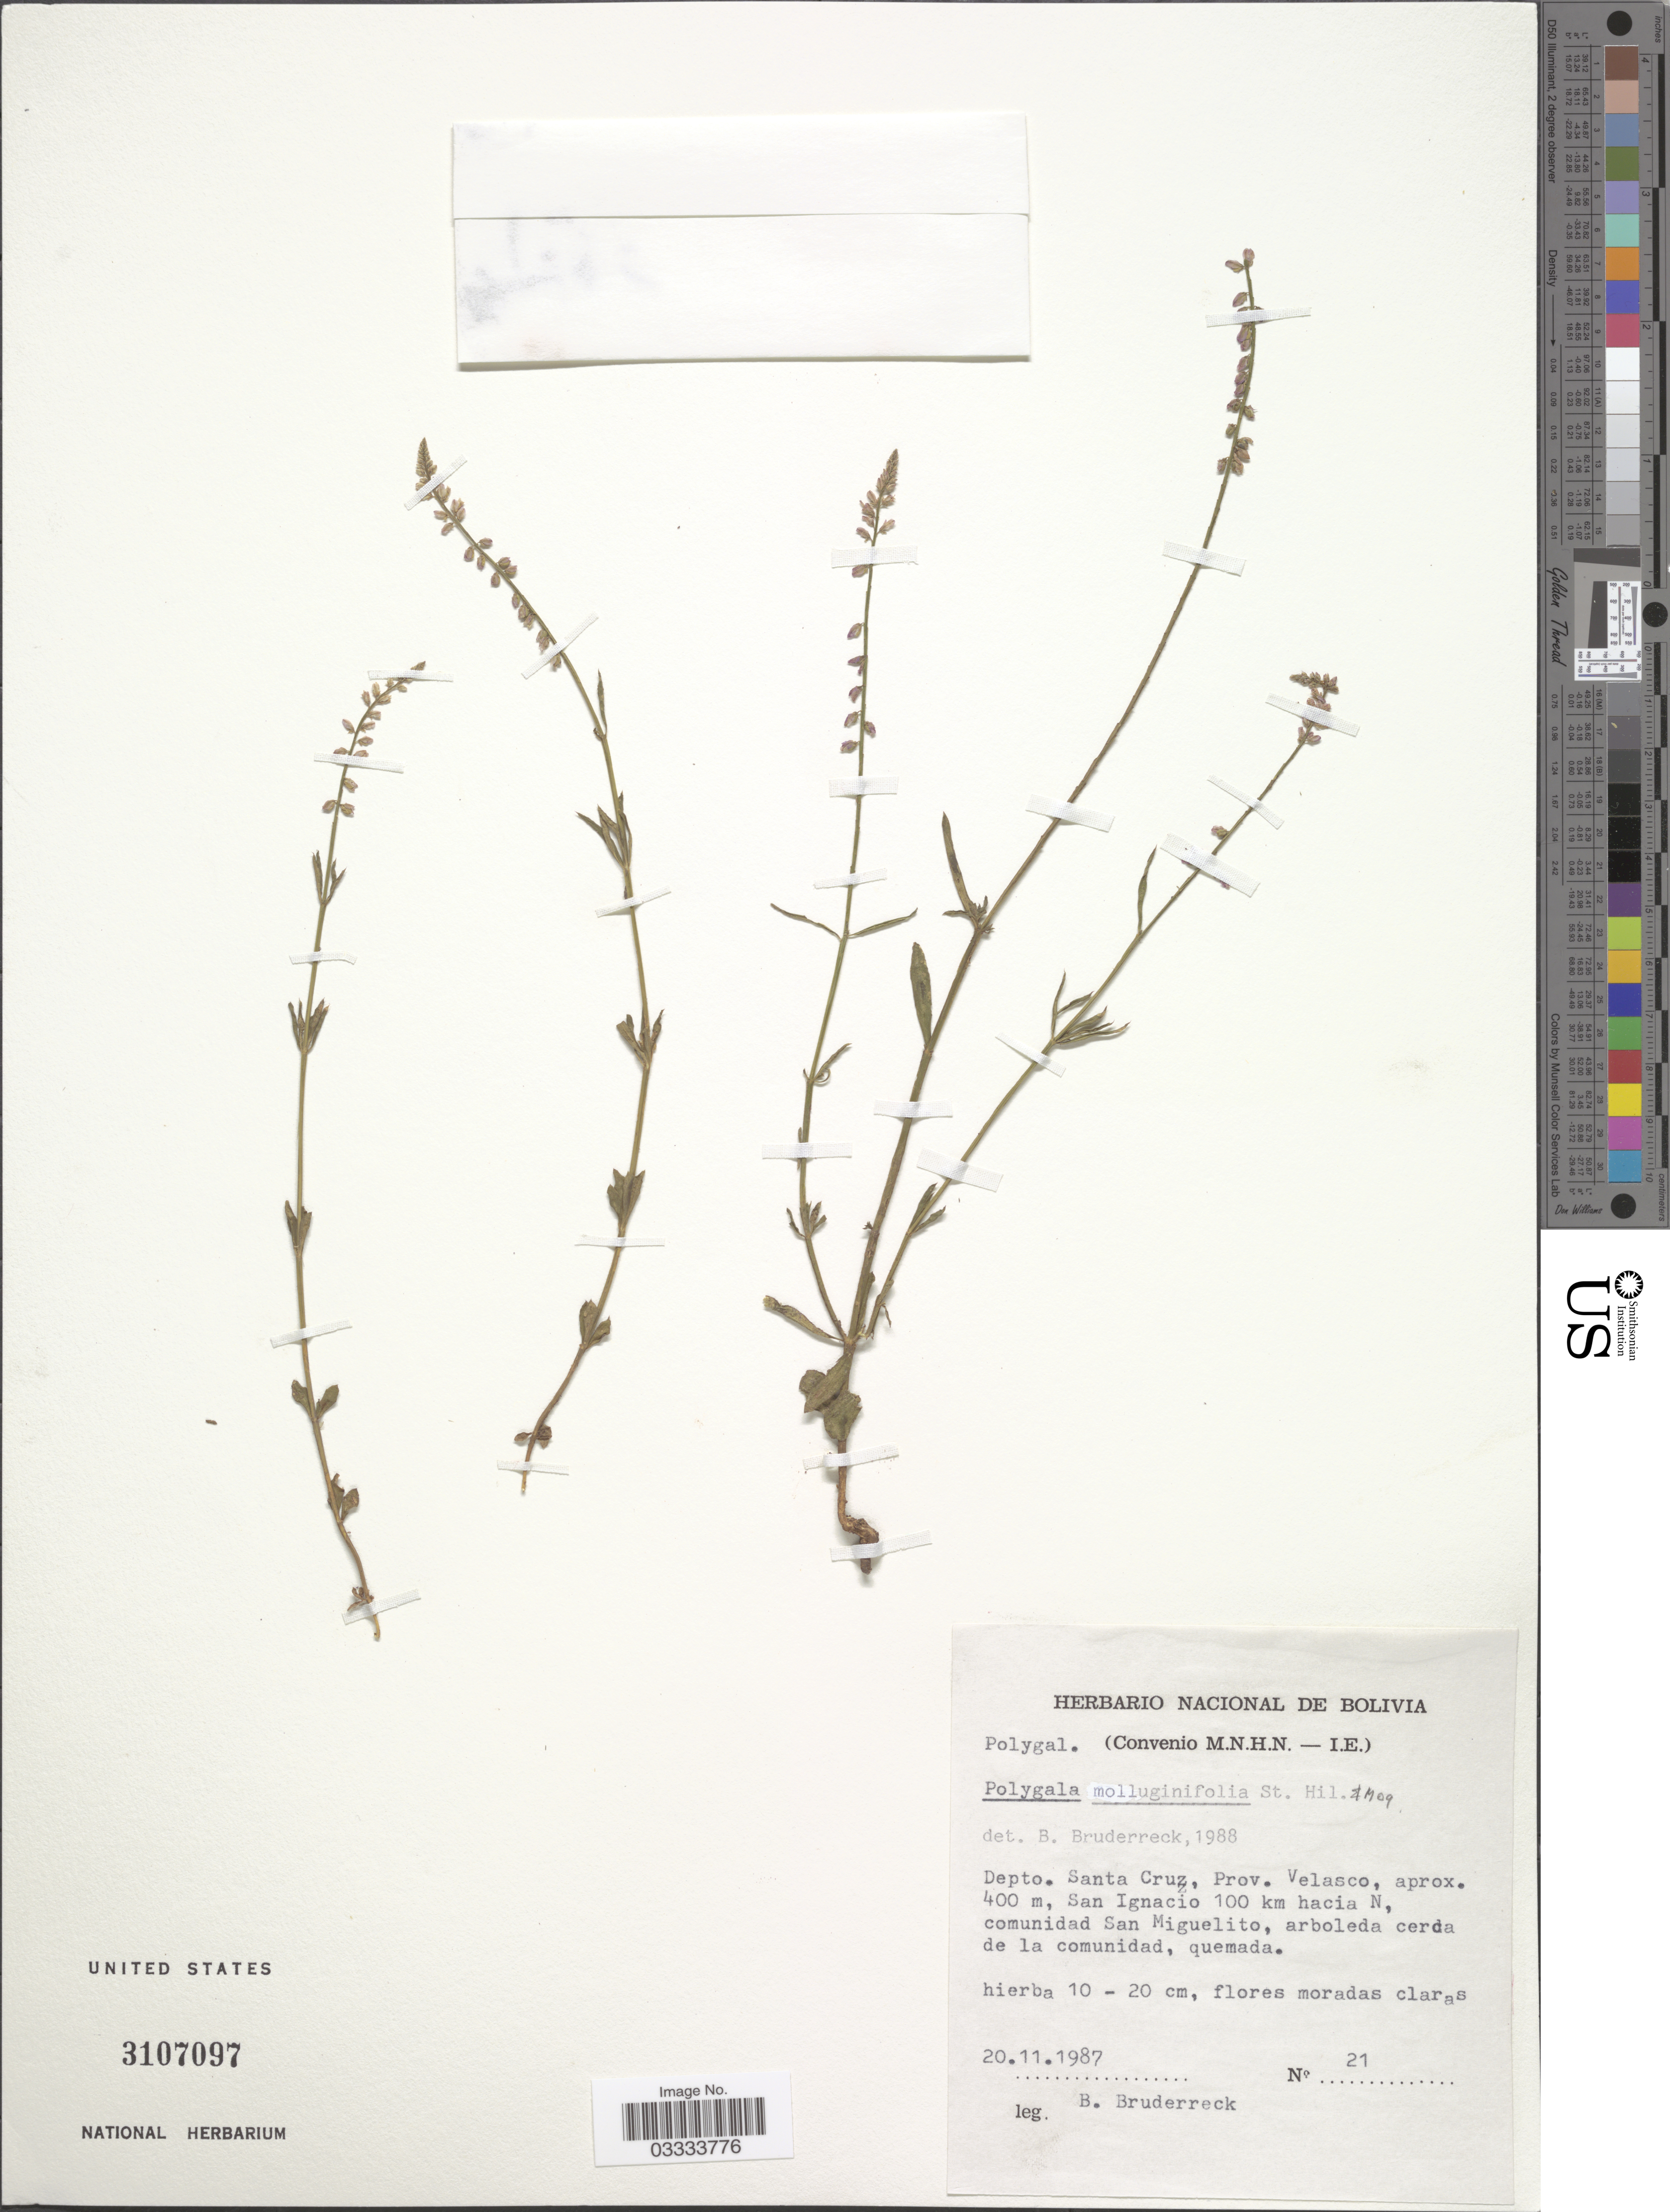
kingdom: Plantae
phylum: Tracheophyta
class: Magnoliopsida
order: Fabales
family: Polygalaceae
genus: Polygala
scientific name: Polygala molluginifolia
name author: A. St.-Hil. & Moq.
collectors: B. Bruderreck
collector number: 21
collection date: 1987-11-20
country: Bolivia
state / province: Santa Cruz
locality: Depto. Santa Cruz, Prov. Velasco, San Ignacio 100 km hacia N, comunidad San Miguelito, arboleda cerca de la comunidad, quemada.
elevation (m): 400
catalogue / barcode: US 3107097